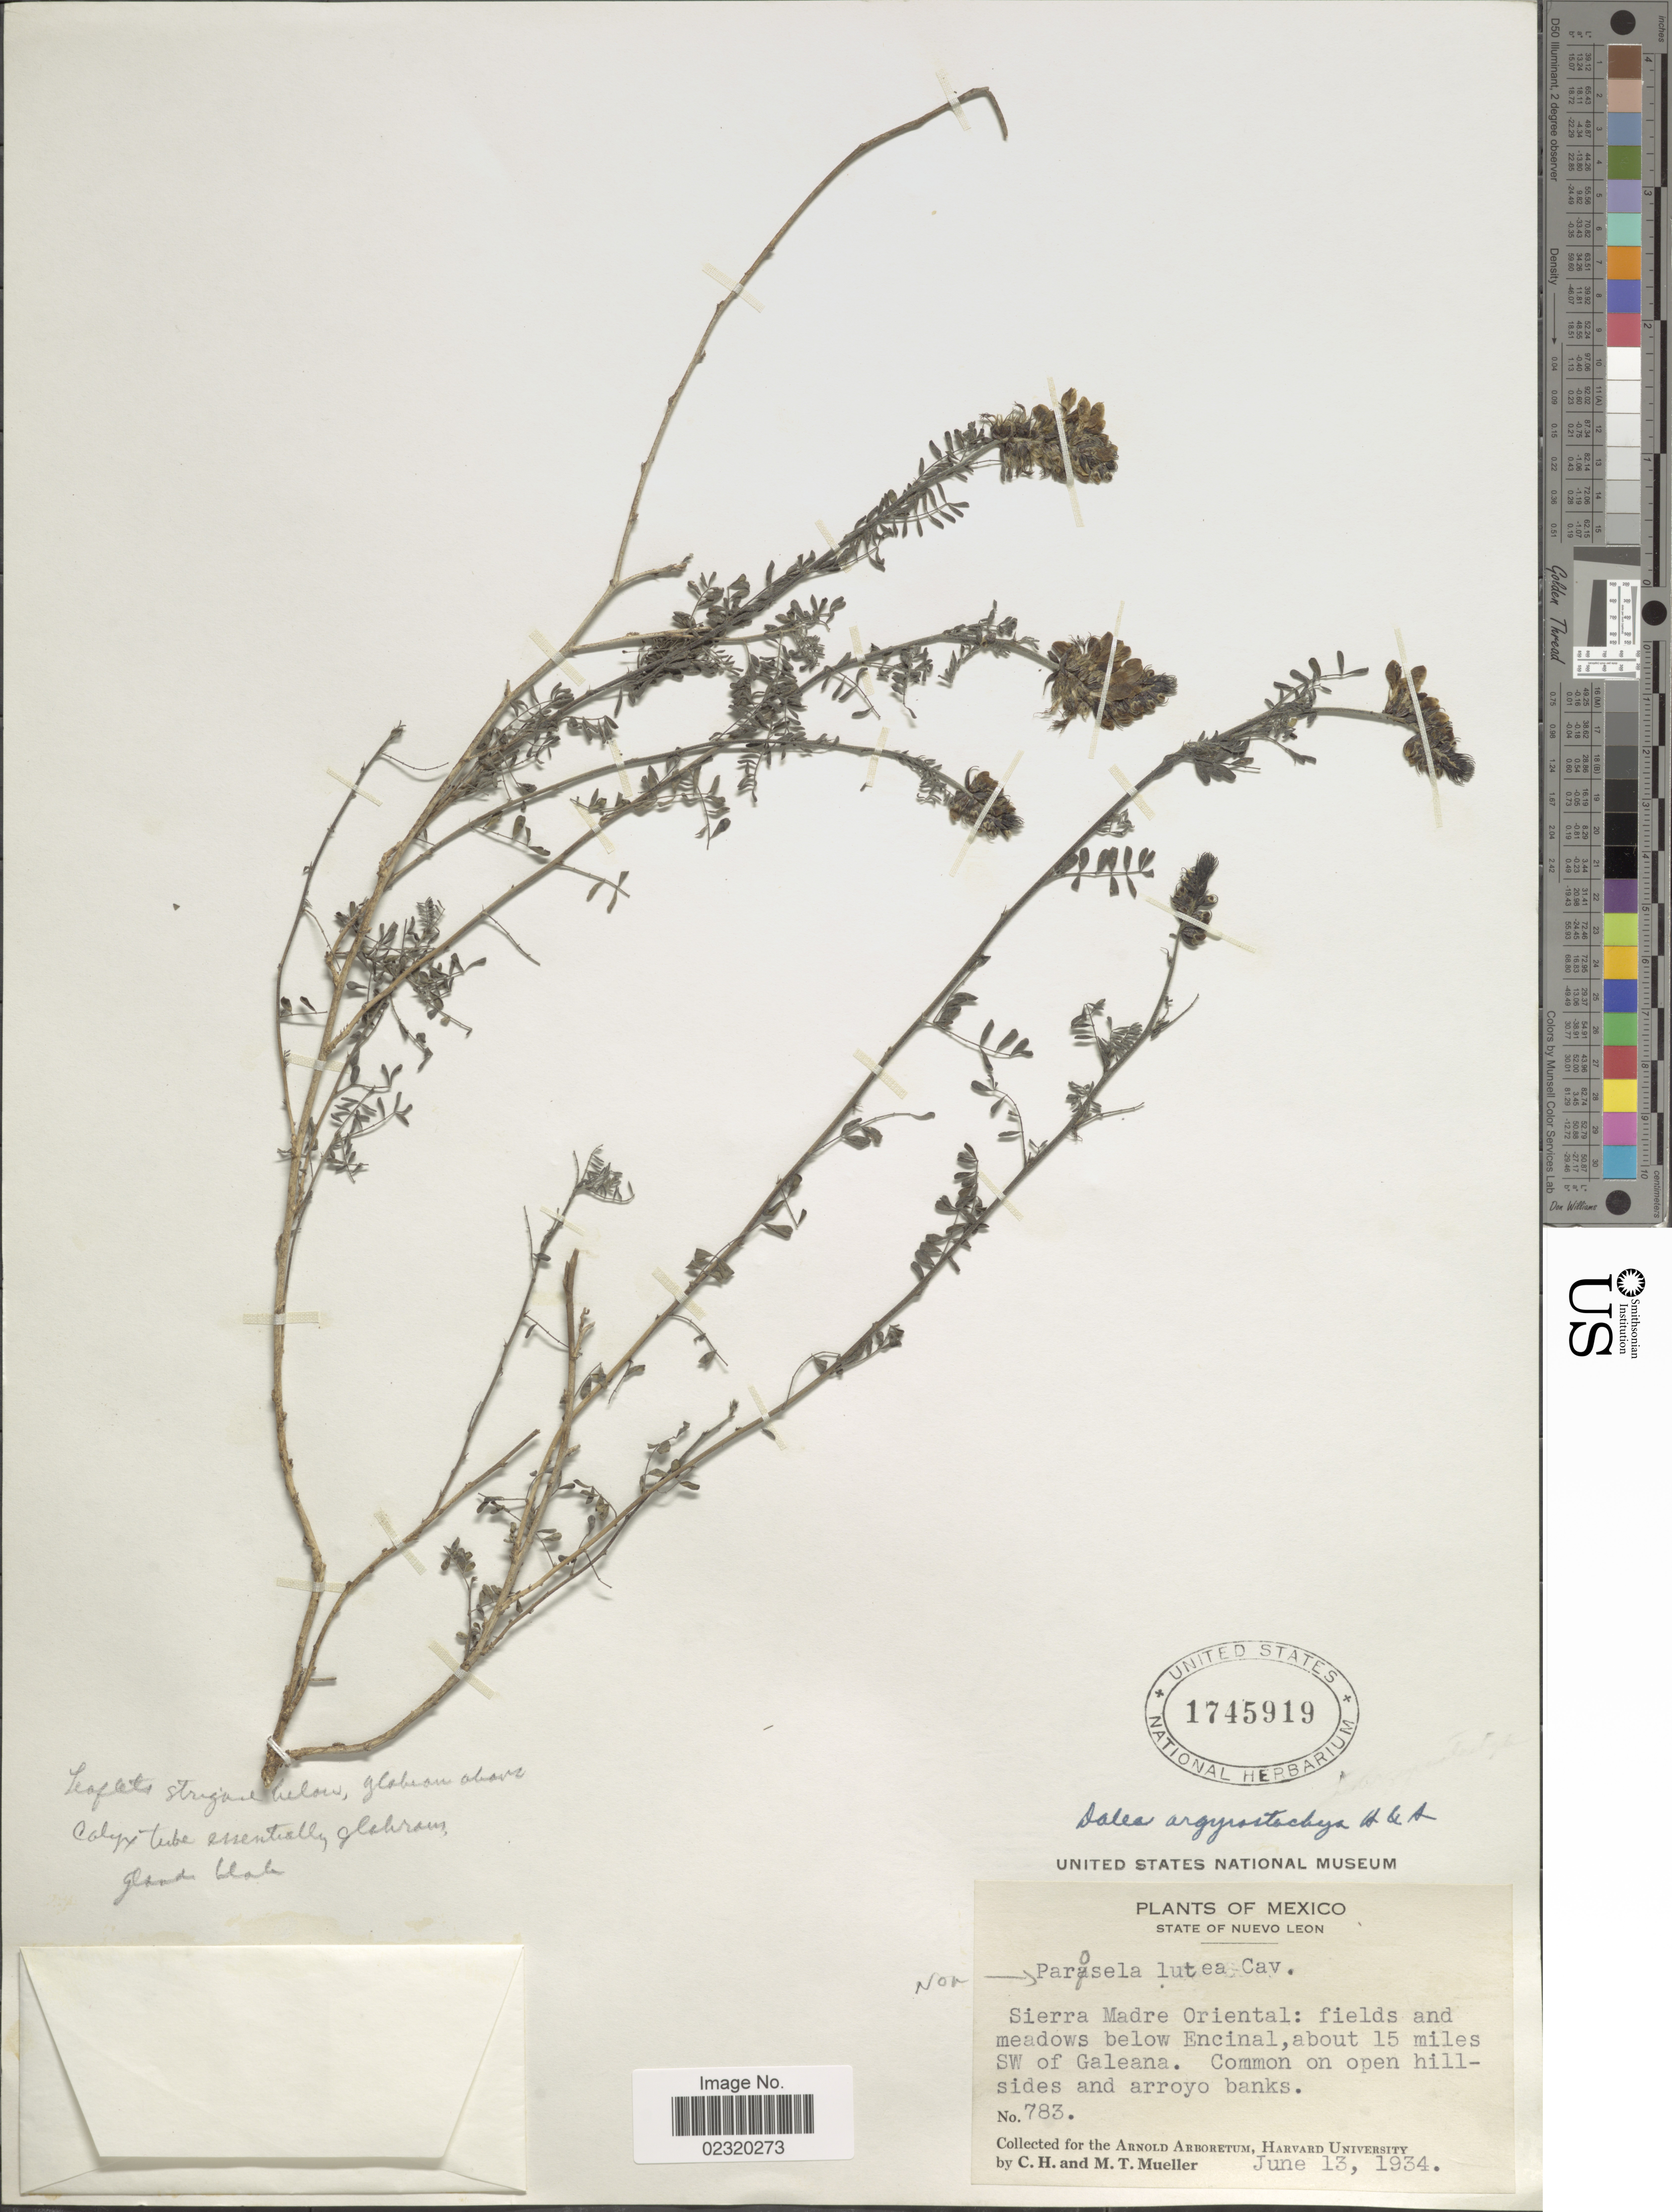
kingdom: Plantae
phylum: Tracheophyta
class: Magnoliopsida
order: Fabales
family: Fabaceae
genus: Dalea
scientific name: Dalea versicolor var. argyrostachya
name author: Zucc.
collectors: C. H. Mueller & M. Mueller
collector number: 783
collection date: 1934-06-13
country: Mexico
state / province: Nuevo León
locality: Sierra Madre Oriental: fields and meadows below Encinal, about 15 miles SW of Galeana. Common on open hillsides and arroyo banks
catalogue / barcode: US 1745919